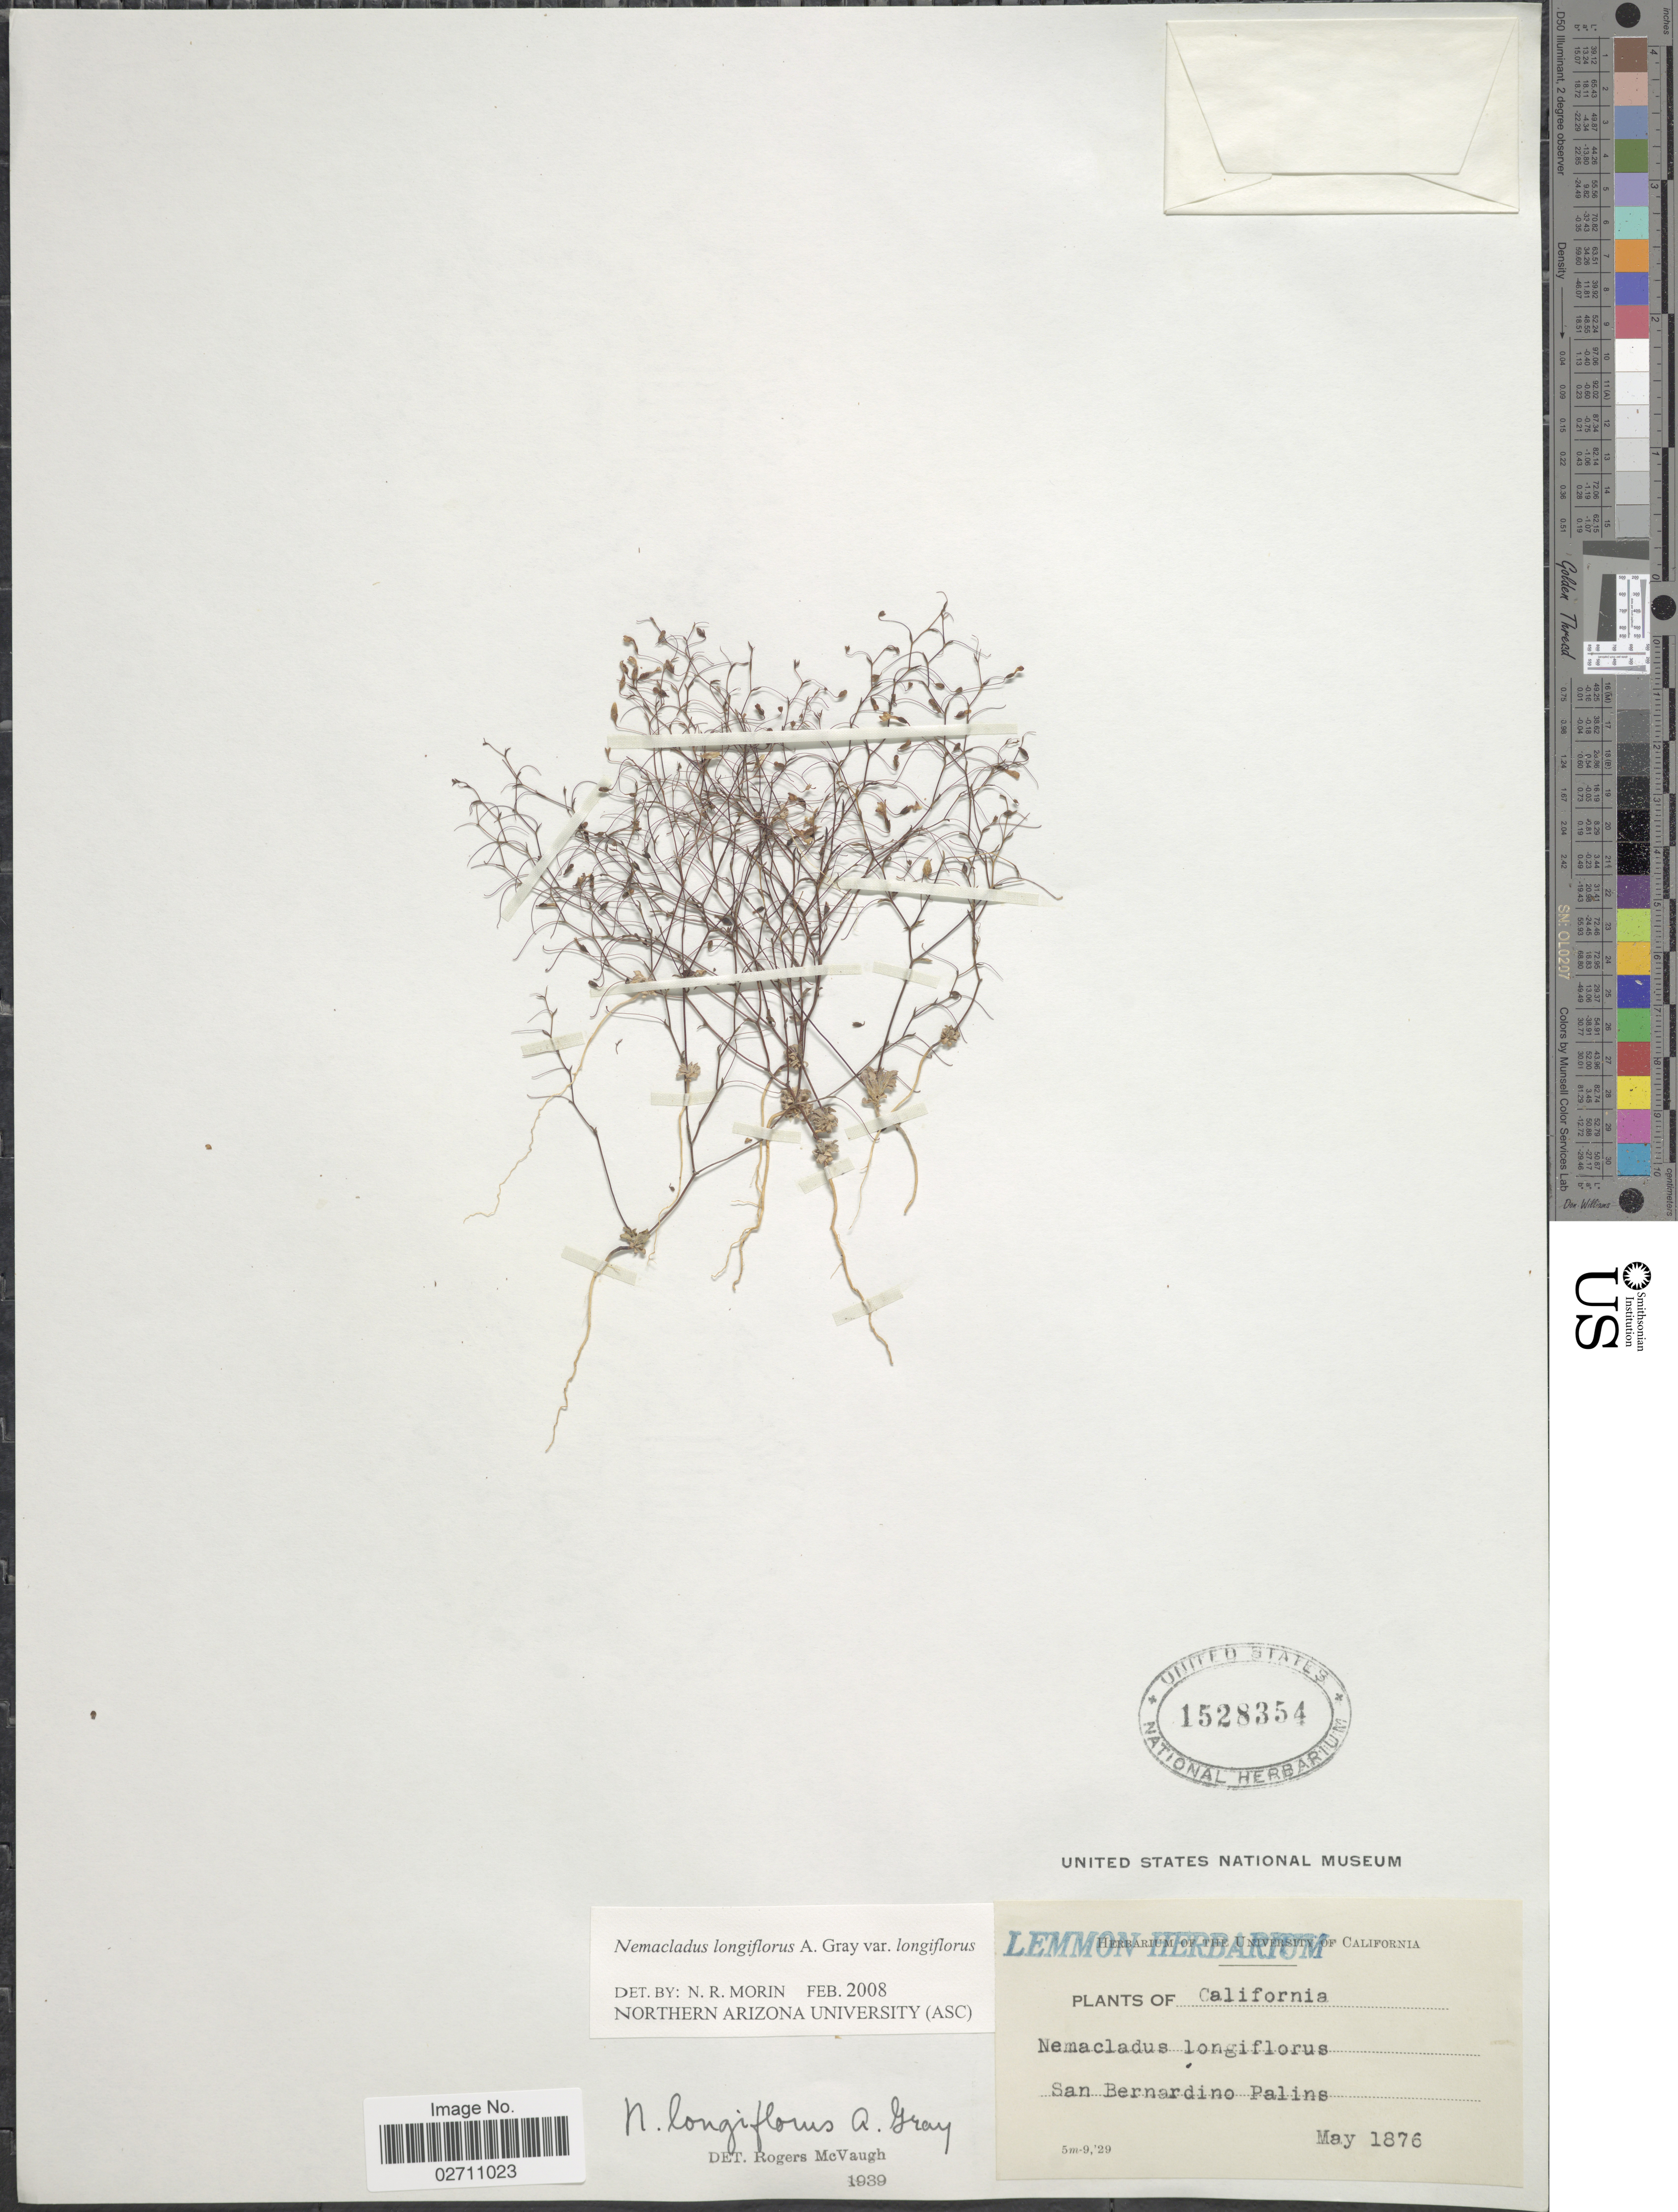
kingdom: Plantae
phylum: Tracheophyta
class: Magnoliopsida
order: Asterales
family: Campanulaceae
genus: Nemacladus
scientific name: Nemacladus longiflorus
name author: A. Gray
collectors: ex herb. Lemmon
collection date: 1876-05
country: United States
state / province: California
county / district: San Bernardino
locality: San Bernardino Palins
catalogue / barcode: US 1528354